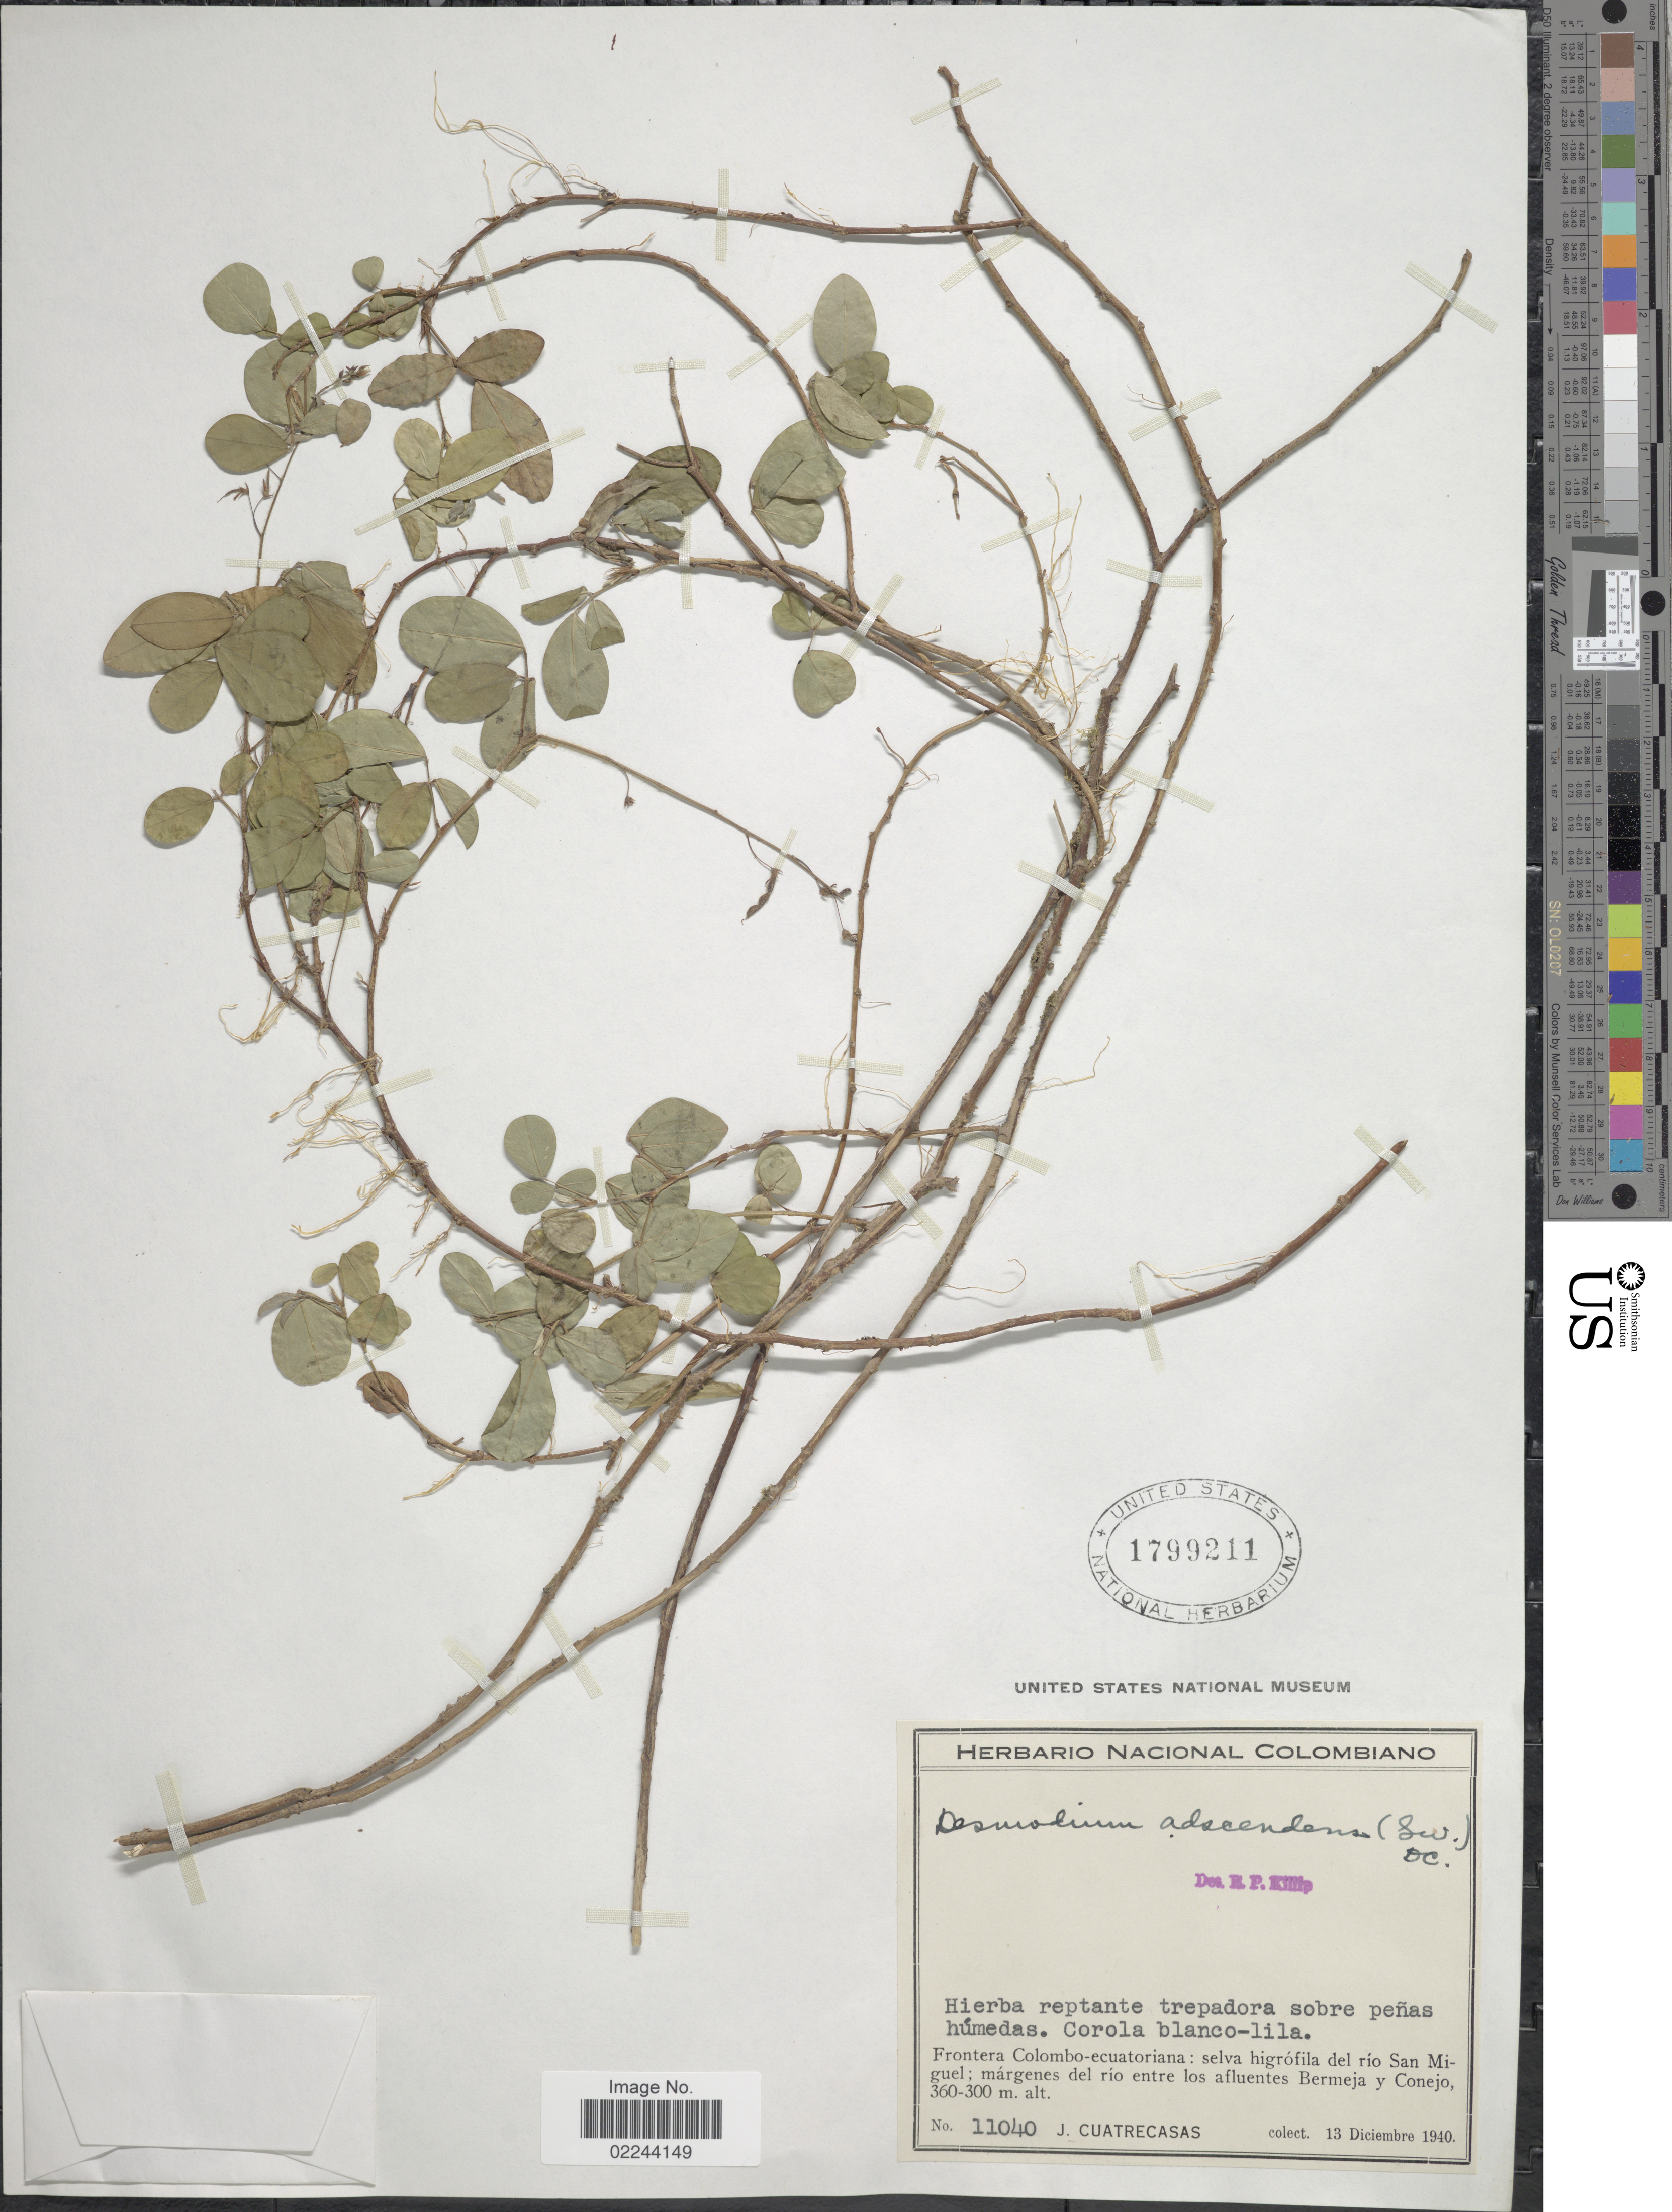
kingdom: Plantae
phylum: Tracheophyta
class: Magnoliopsida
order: Fabales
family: Fabaceae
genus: Grona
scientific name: Grona adscendens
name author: (Sw.) H. Ohashi & K. Ohashi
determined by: Strong, Mark T., (BOT), Smithsonian Institution - National Museum of Natural History (UNITED STATES)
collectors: J. Cuatrecasas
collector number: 11040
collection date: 1940-12-13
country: Colombia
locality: Frontera Colombo-ecuatoriana: selva higrófila del río San Miguel; márgenes del río entre los afluentes Bermeja y Conejo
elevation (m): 300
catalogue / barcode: US 1799211